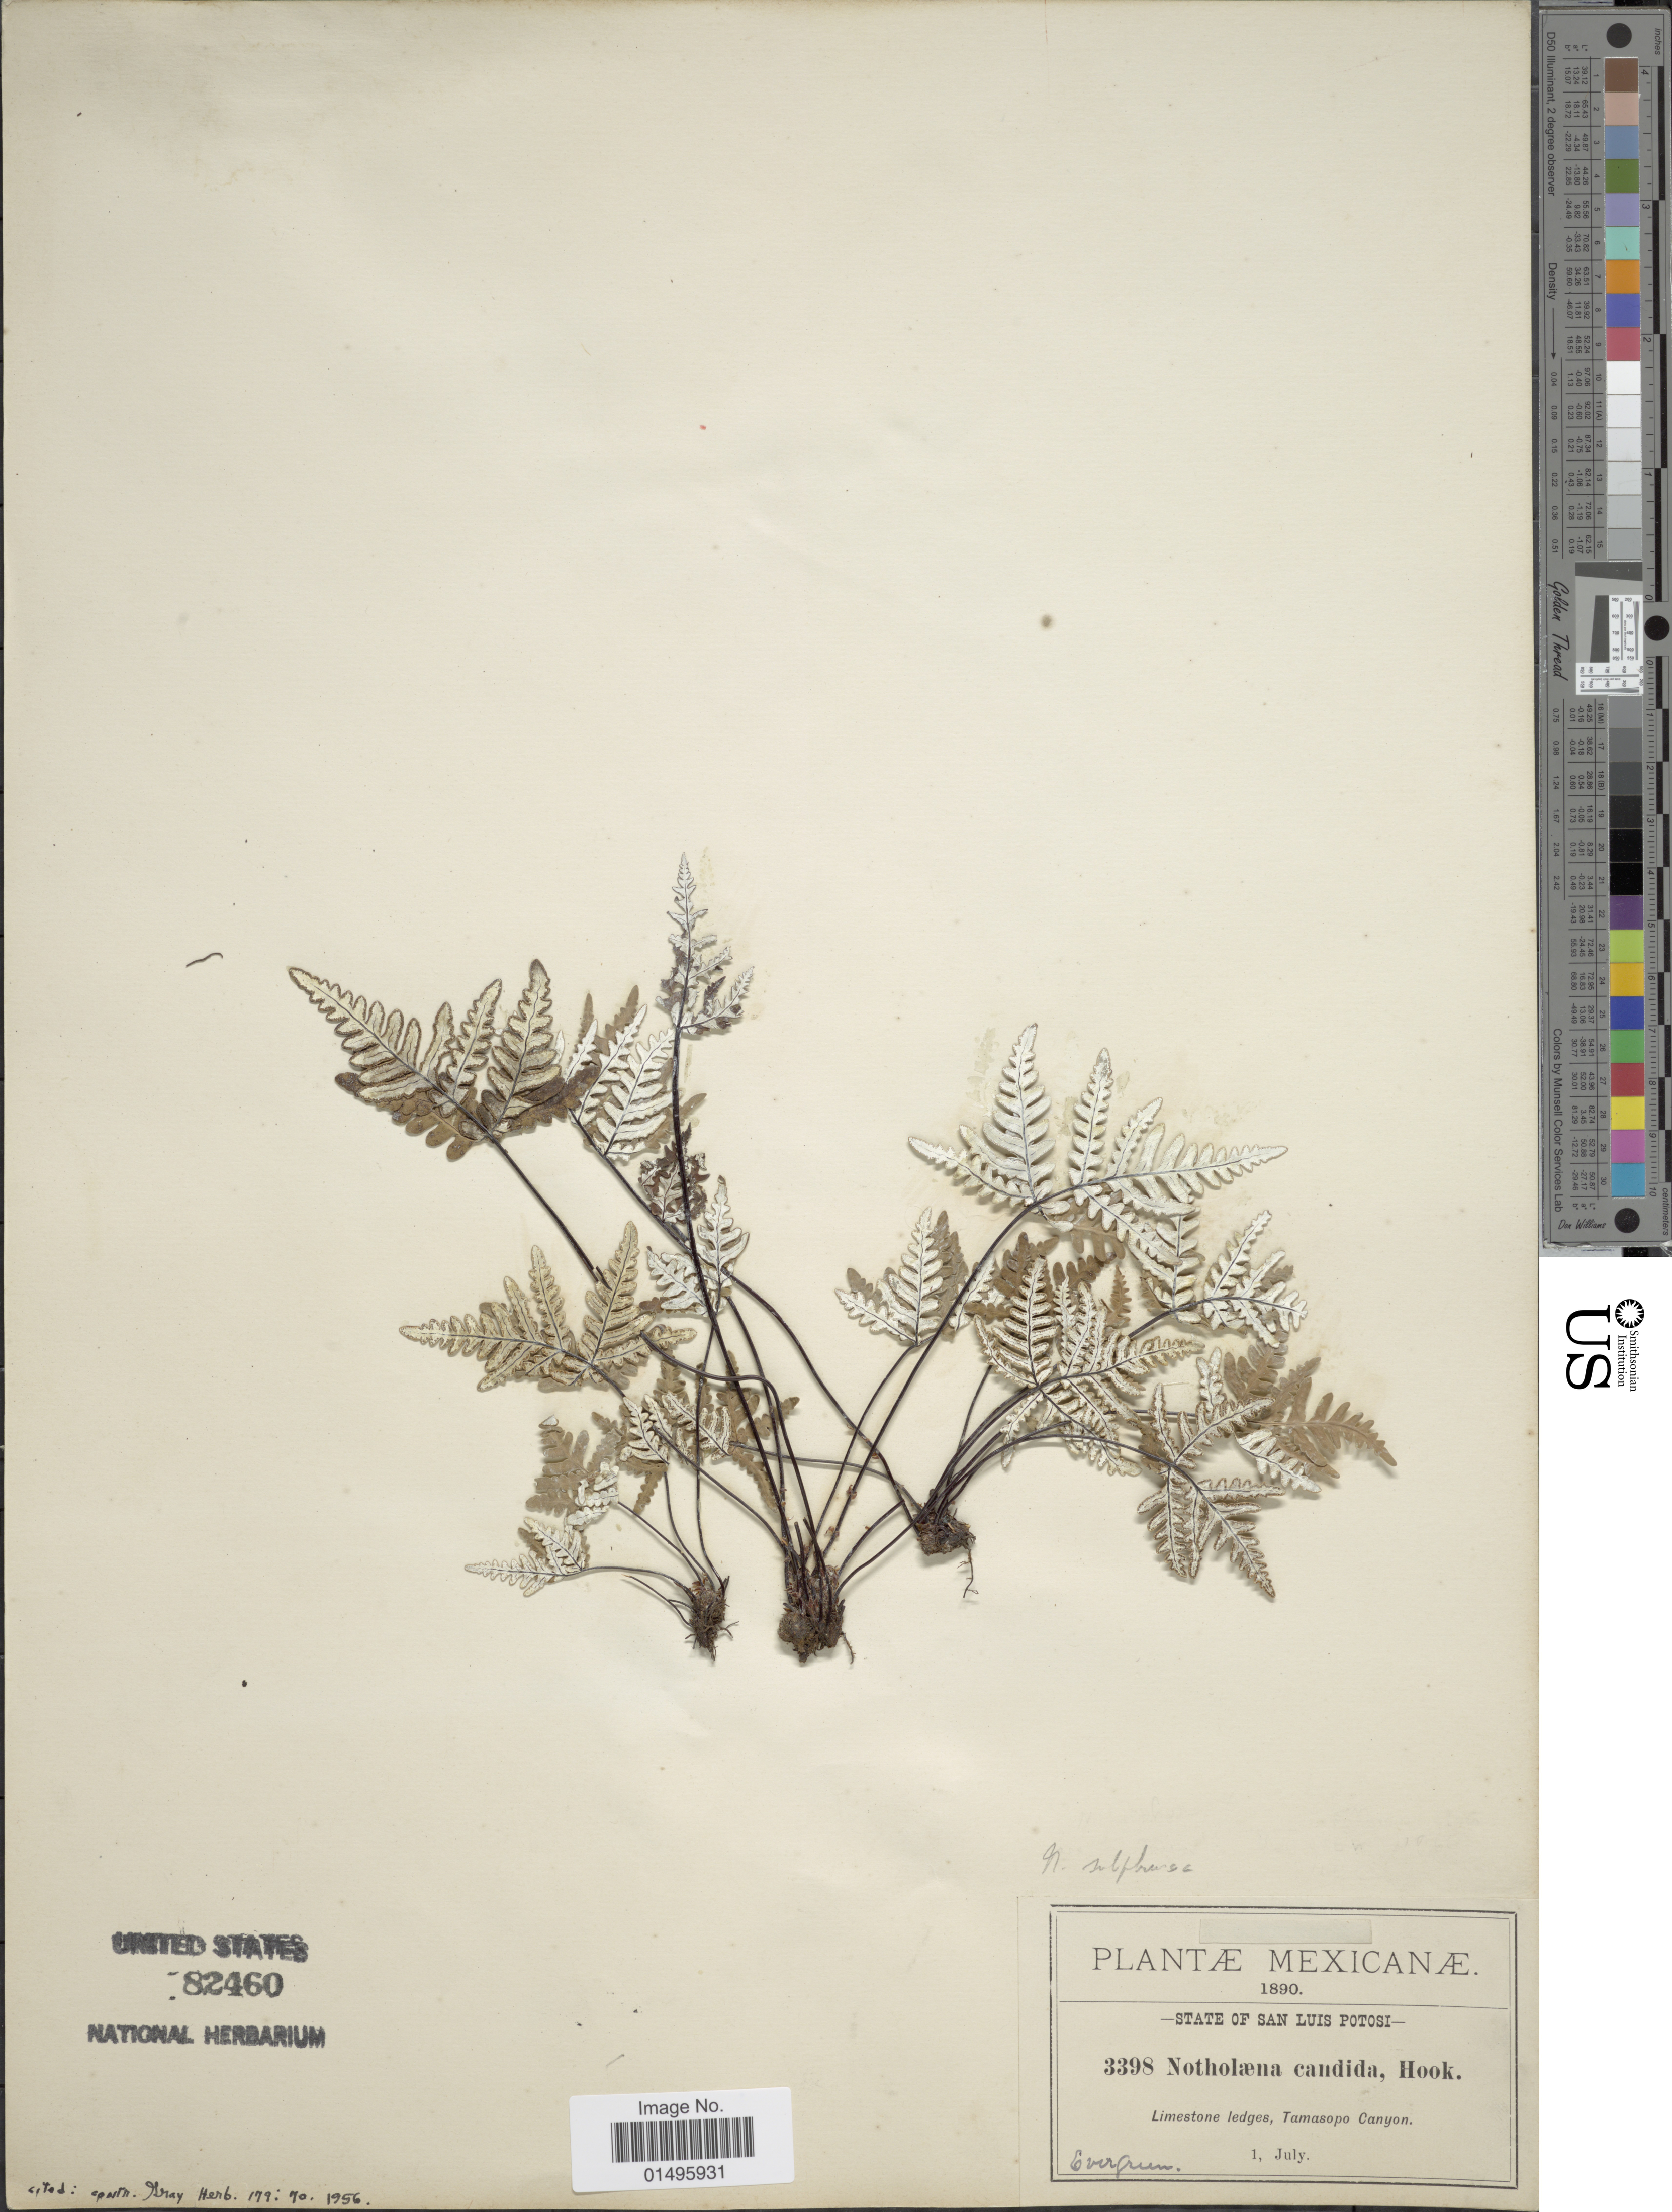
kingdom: Plantae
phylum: Tracheophyta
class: Polypodiopsida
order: Polypodiales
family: Pteridaceae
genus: Notholaena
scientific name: Notholaena sulphurea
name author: (Cav.) Small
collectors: ex herb. Gray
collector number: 179/70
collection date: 1890-07-01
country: Mexico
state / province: San Luis Potosí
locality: Mexicanae, limestone ledges, Tampasopo Canyon.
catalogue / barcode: US 82460